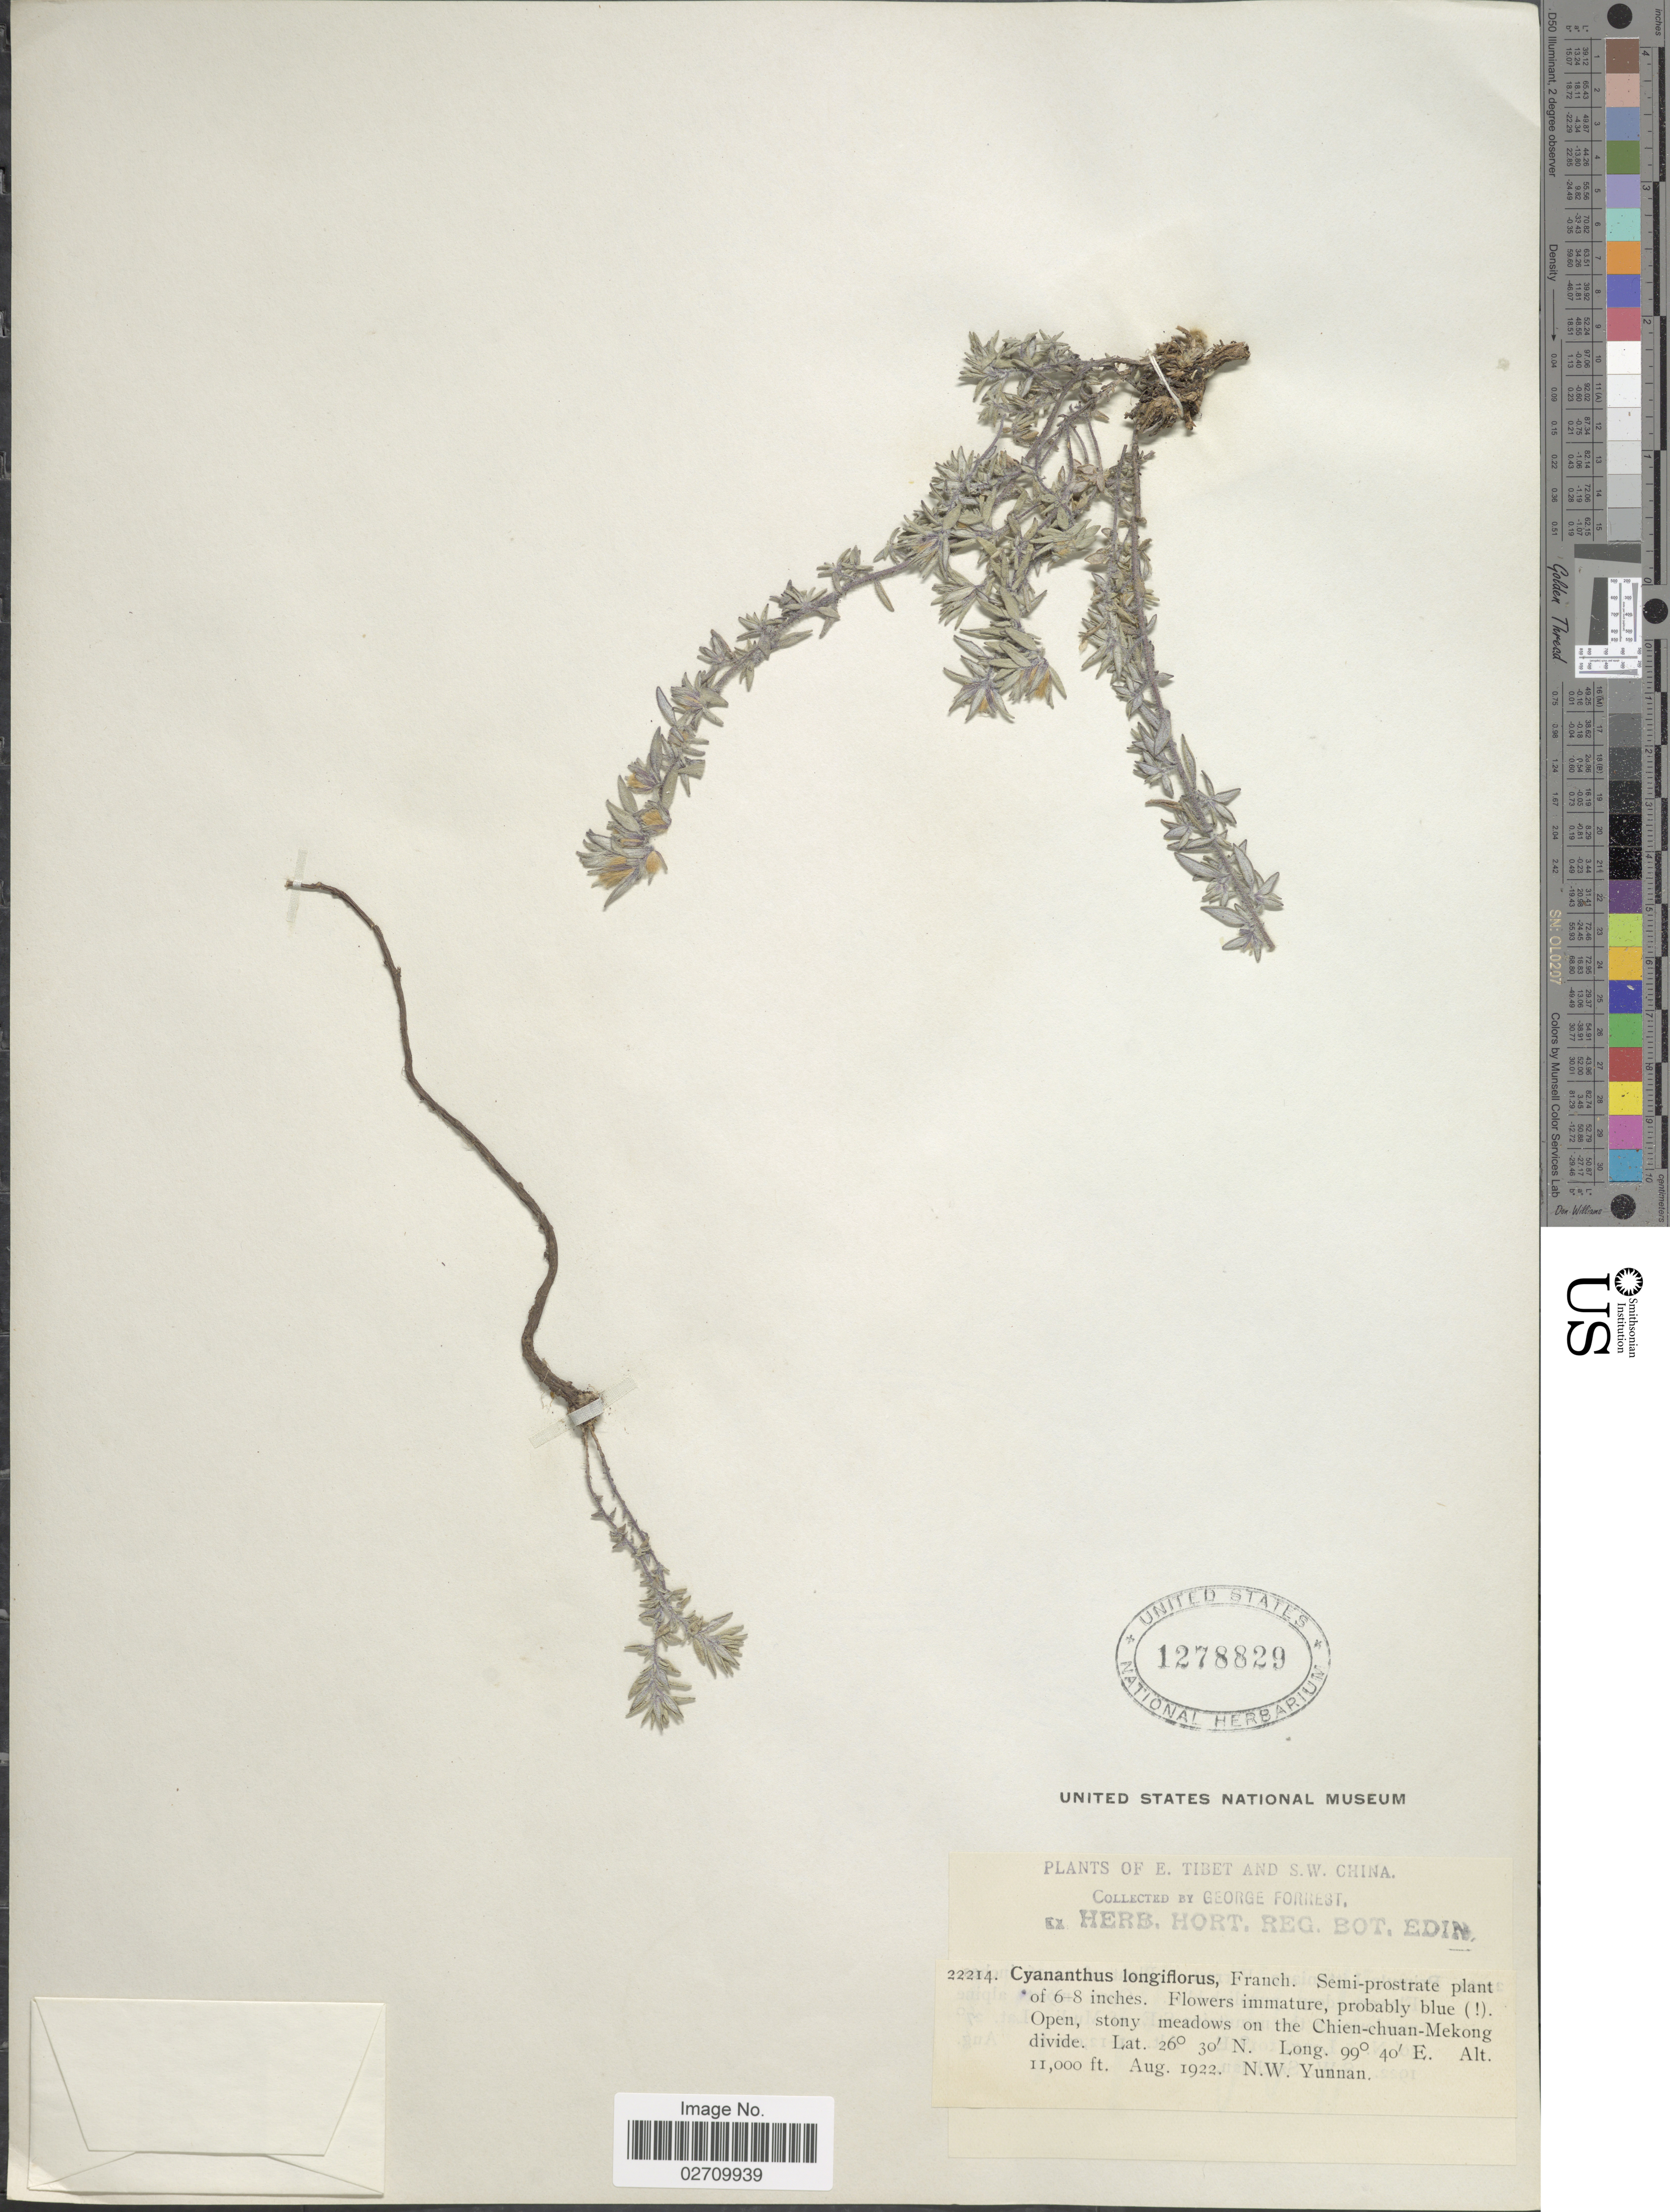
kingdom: Plantae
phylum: Tracheophyta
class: Magnoliopsida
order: Asterales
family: Campanulaceae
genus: Cyananthus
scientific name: Cyananthus longiflorus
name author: Franch.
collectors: G. Forrest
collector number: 22214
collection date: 1922-08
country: China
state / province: Yunnan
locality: E. Tibet and S.W. China On the Chien-chuan-Mekong divide. N. W. Yunnan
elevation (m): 3353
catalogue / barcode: US 1278829